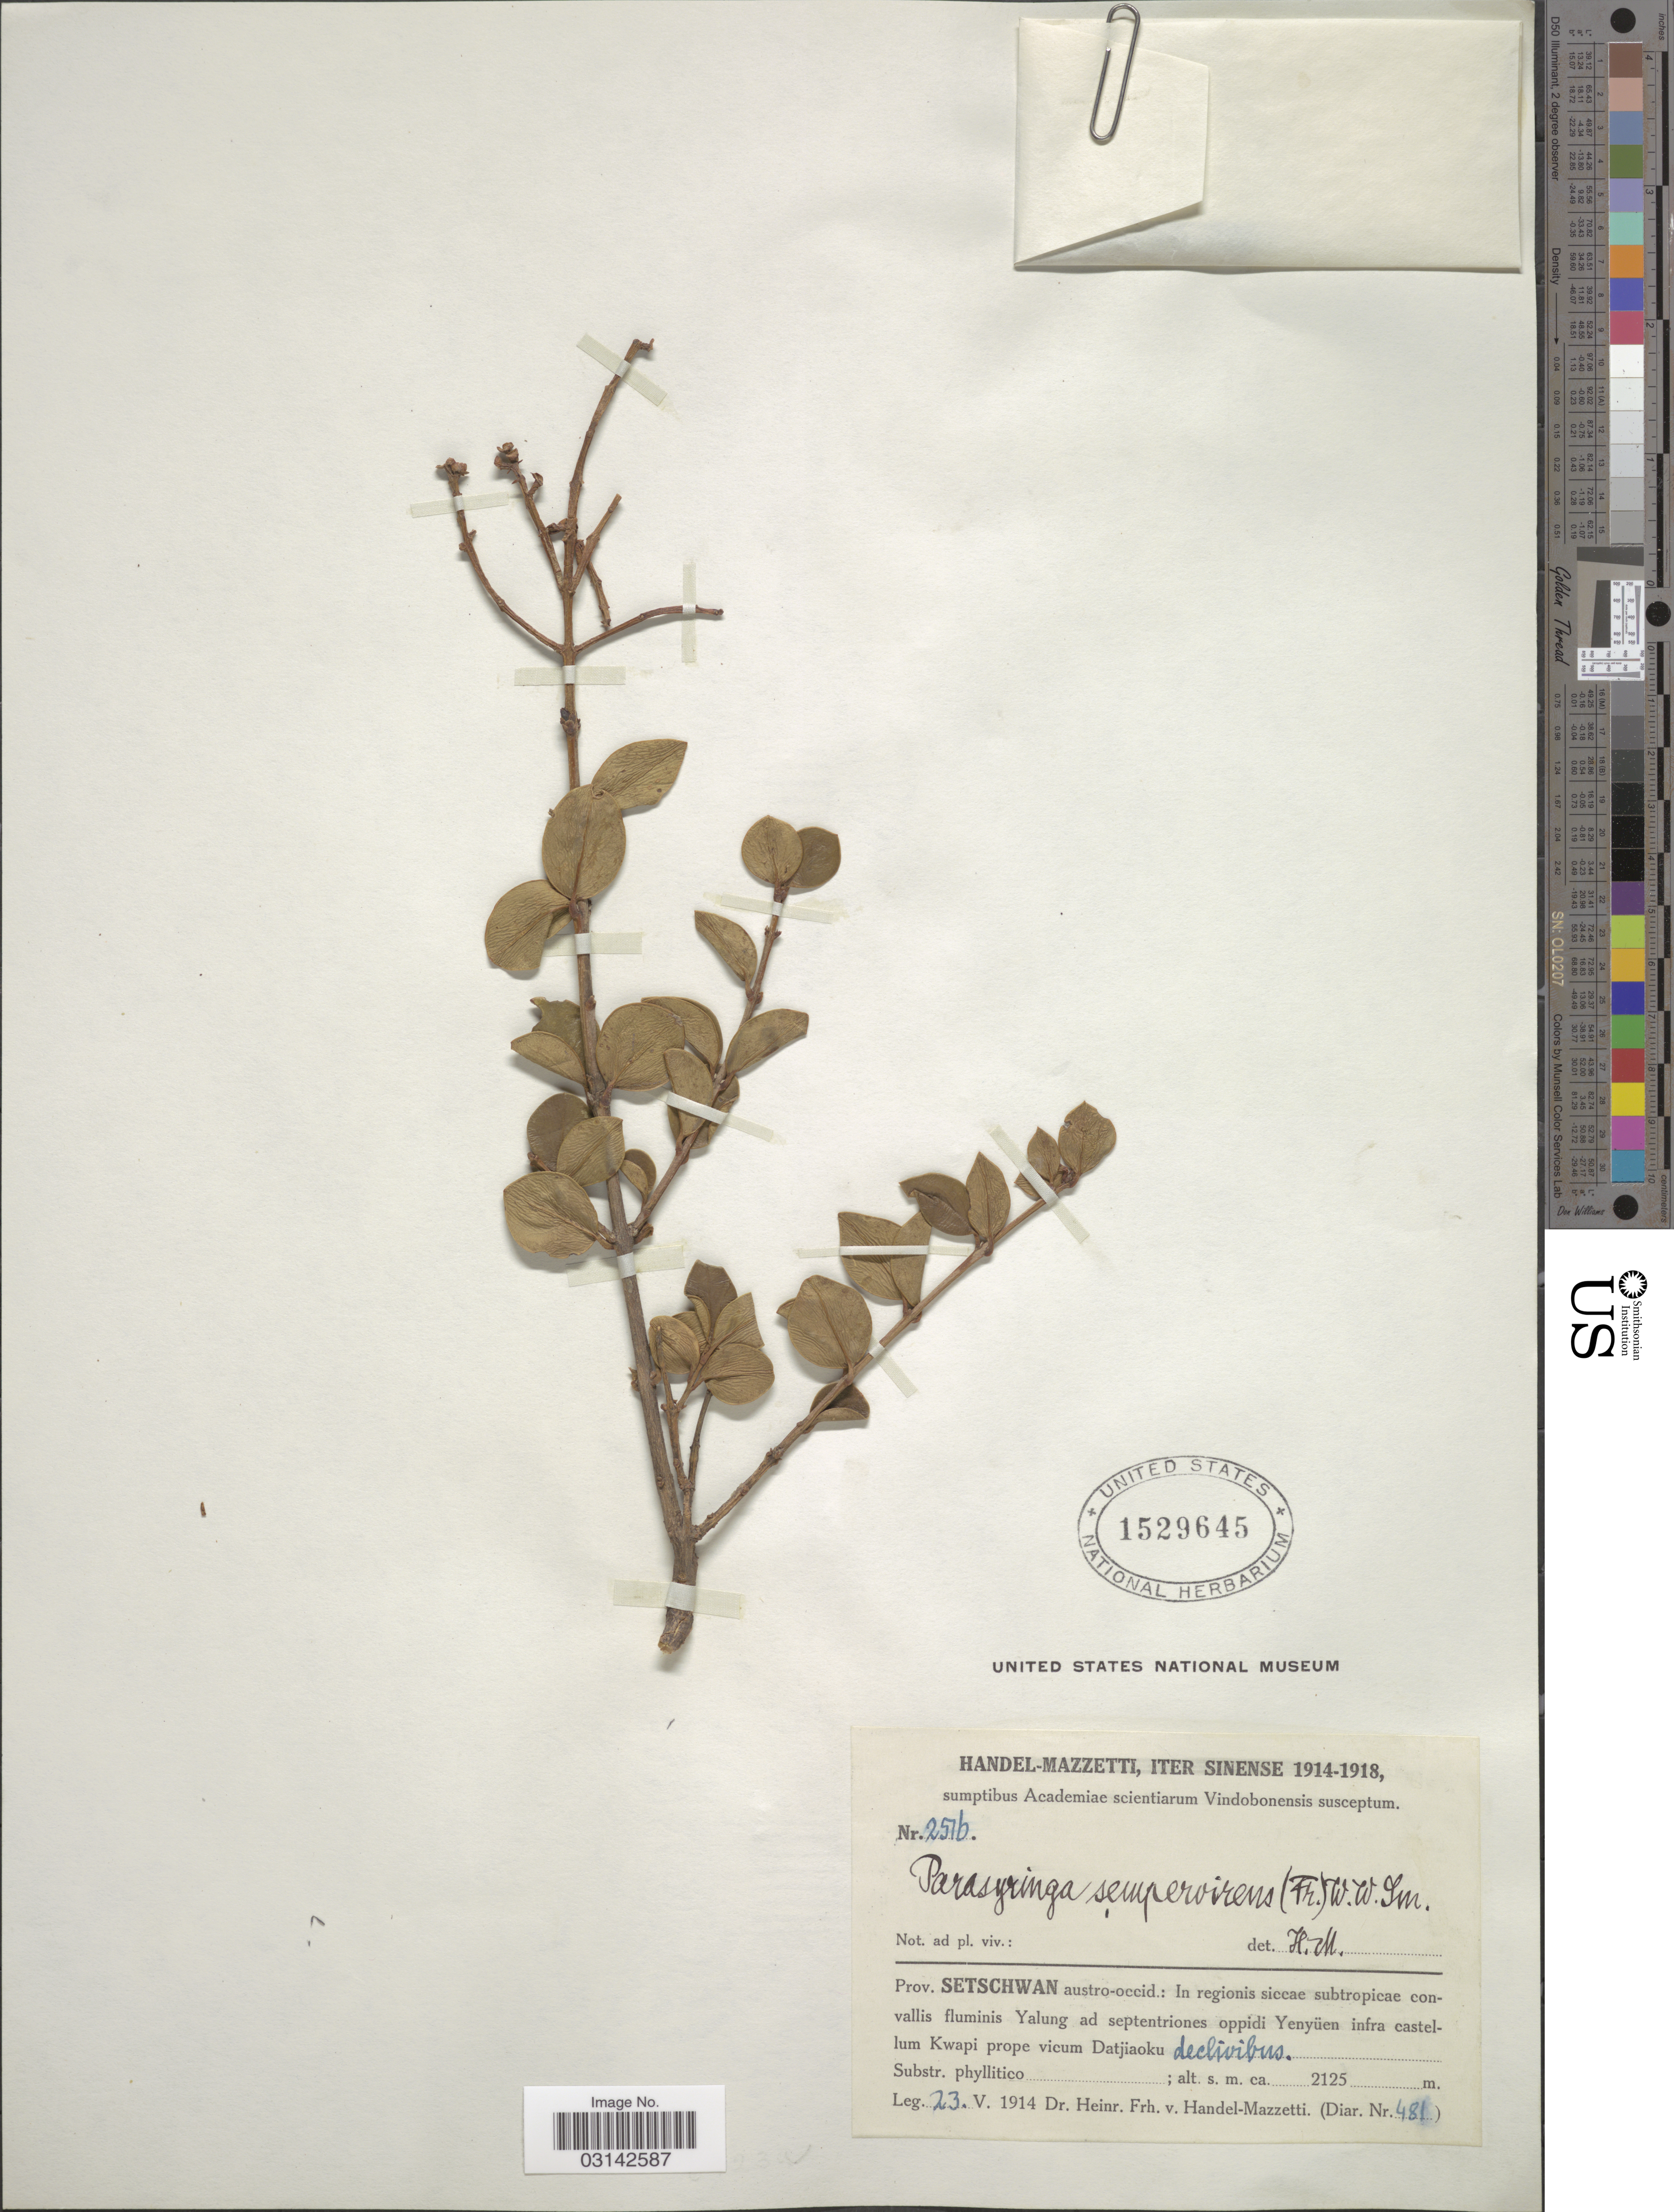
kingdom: Plantae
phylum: Tracheophyta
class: Magnoliopsida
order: Lamiales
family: Oleaceae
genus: Ligustrum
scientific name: Ligustrum sempervirens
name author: (Franch.) Lingelsh.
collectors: H. Handel-Mazzetti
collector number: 251b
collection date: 1914-05-23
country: China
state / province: Sichuan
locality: Prov. Setschwan austro-occid.: In regionis siccae subtropicae convallis fluminis Yalung ad septentriones oppidi Yenyüem infra castellum Kwapi prope vicum Datjiaoku declivibus.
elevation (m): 2125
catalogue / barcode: US 1529645